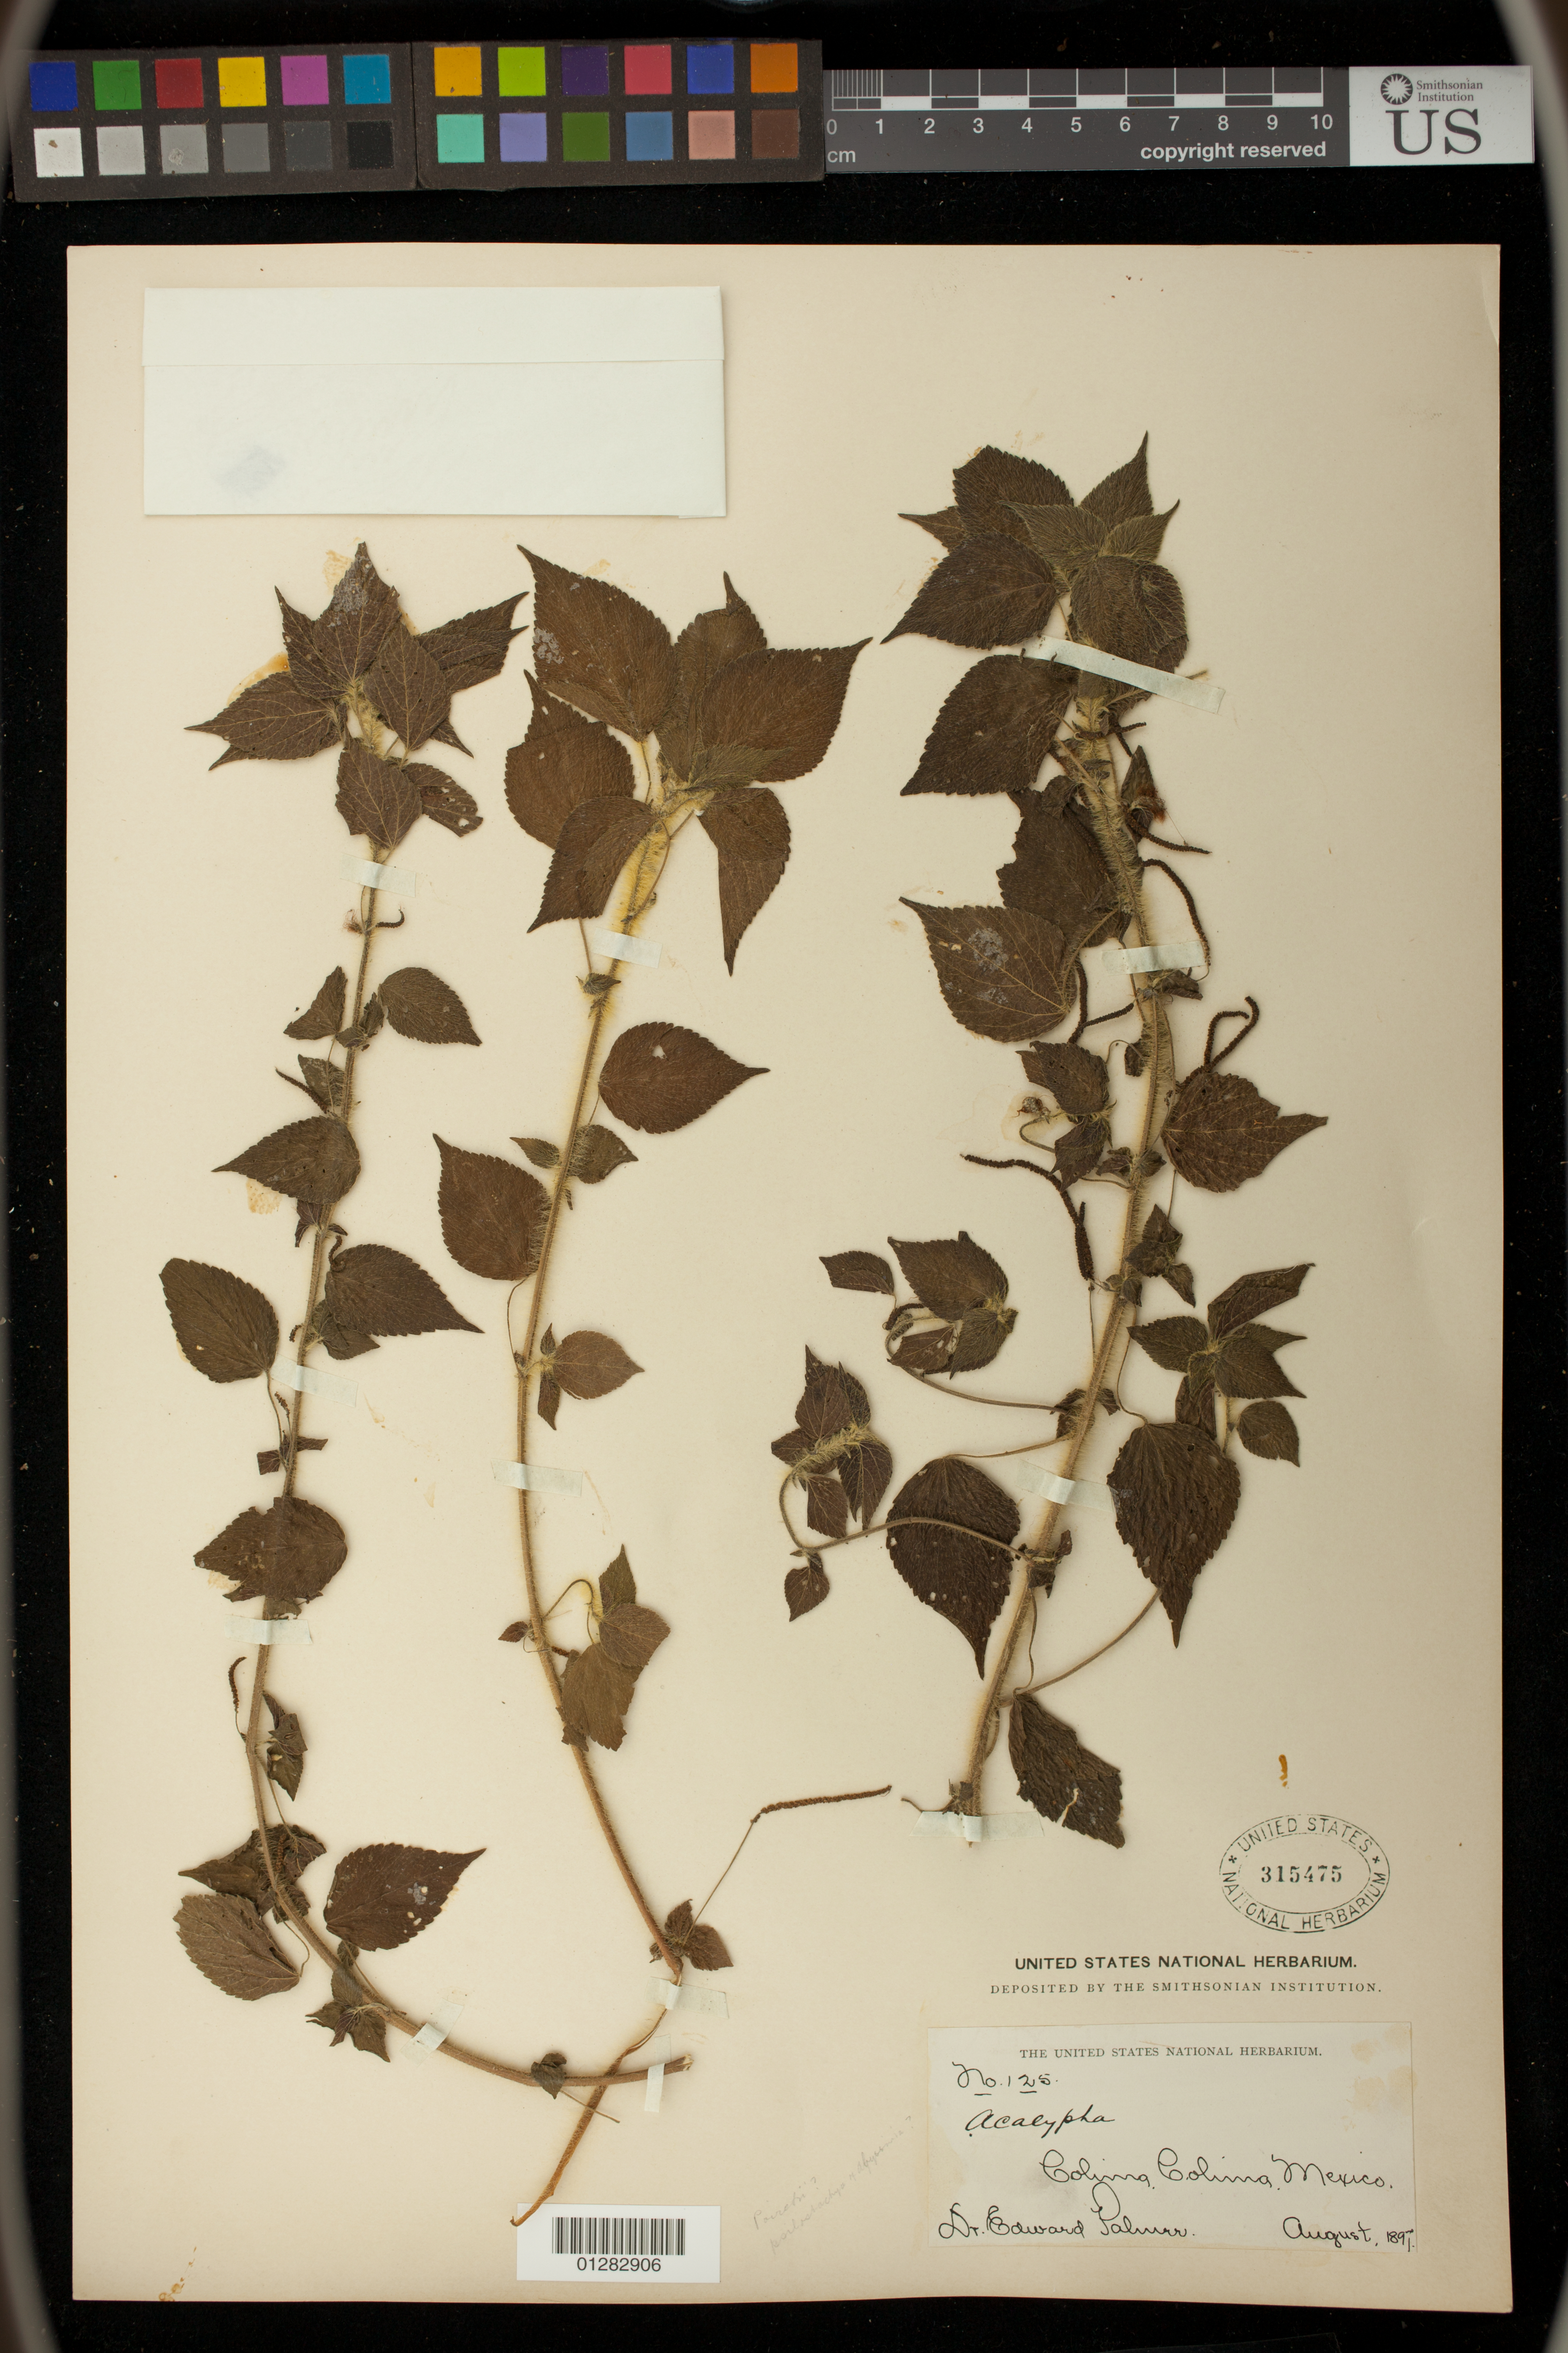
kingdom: Plantae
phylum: Tracheophyta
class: Magnoliopsida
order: Malpighiales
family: Euphorbiaceae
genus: Acalypha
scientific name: Acalypha sp.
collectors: E. Palmer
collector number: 125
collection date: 1897-08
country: Mexico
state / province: Colima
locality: Colima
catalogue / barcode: US 315475